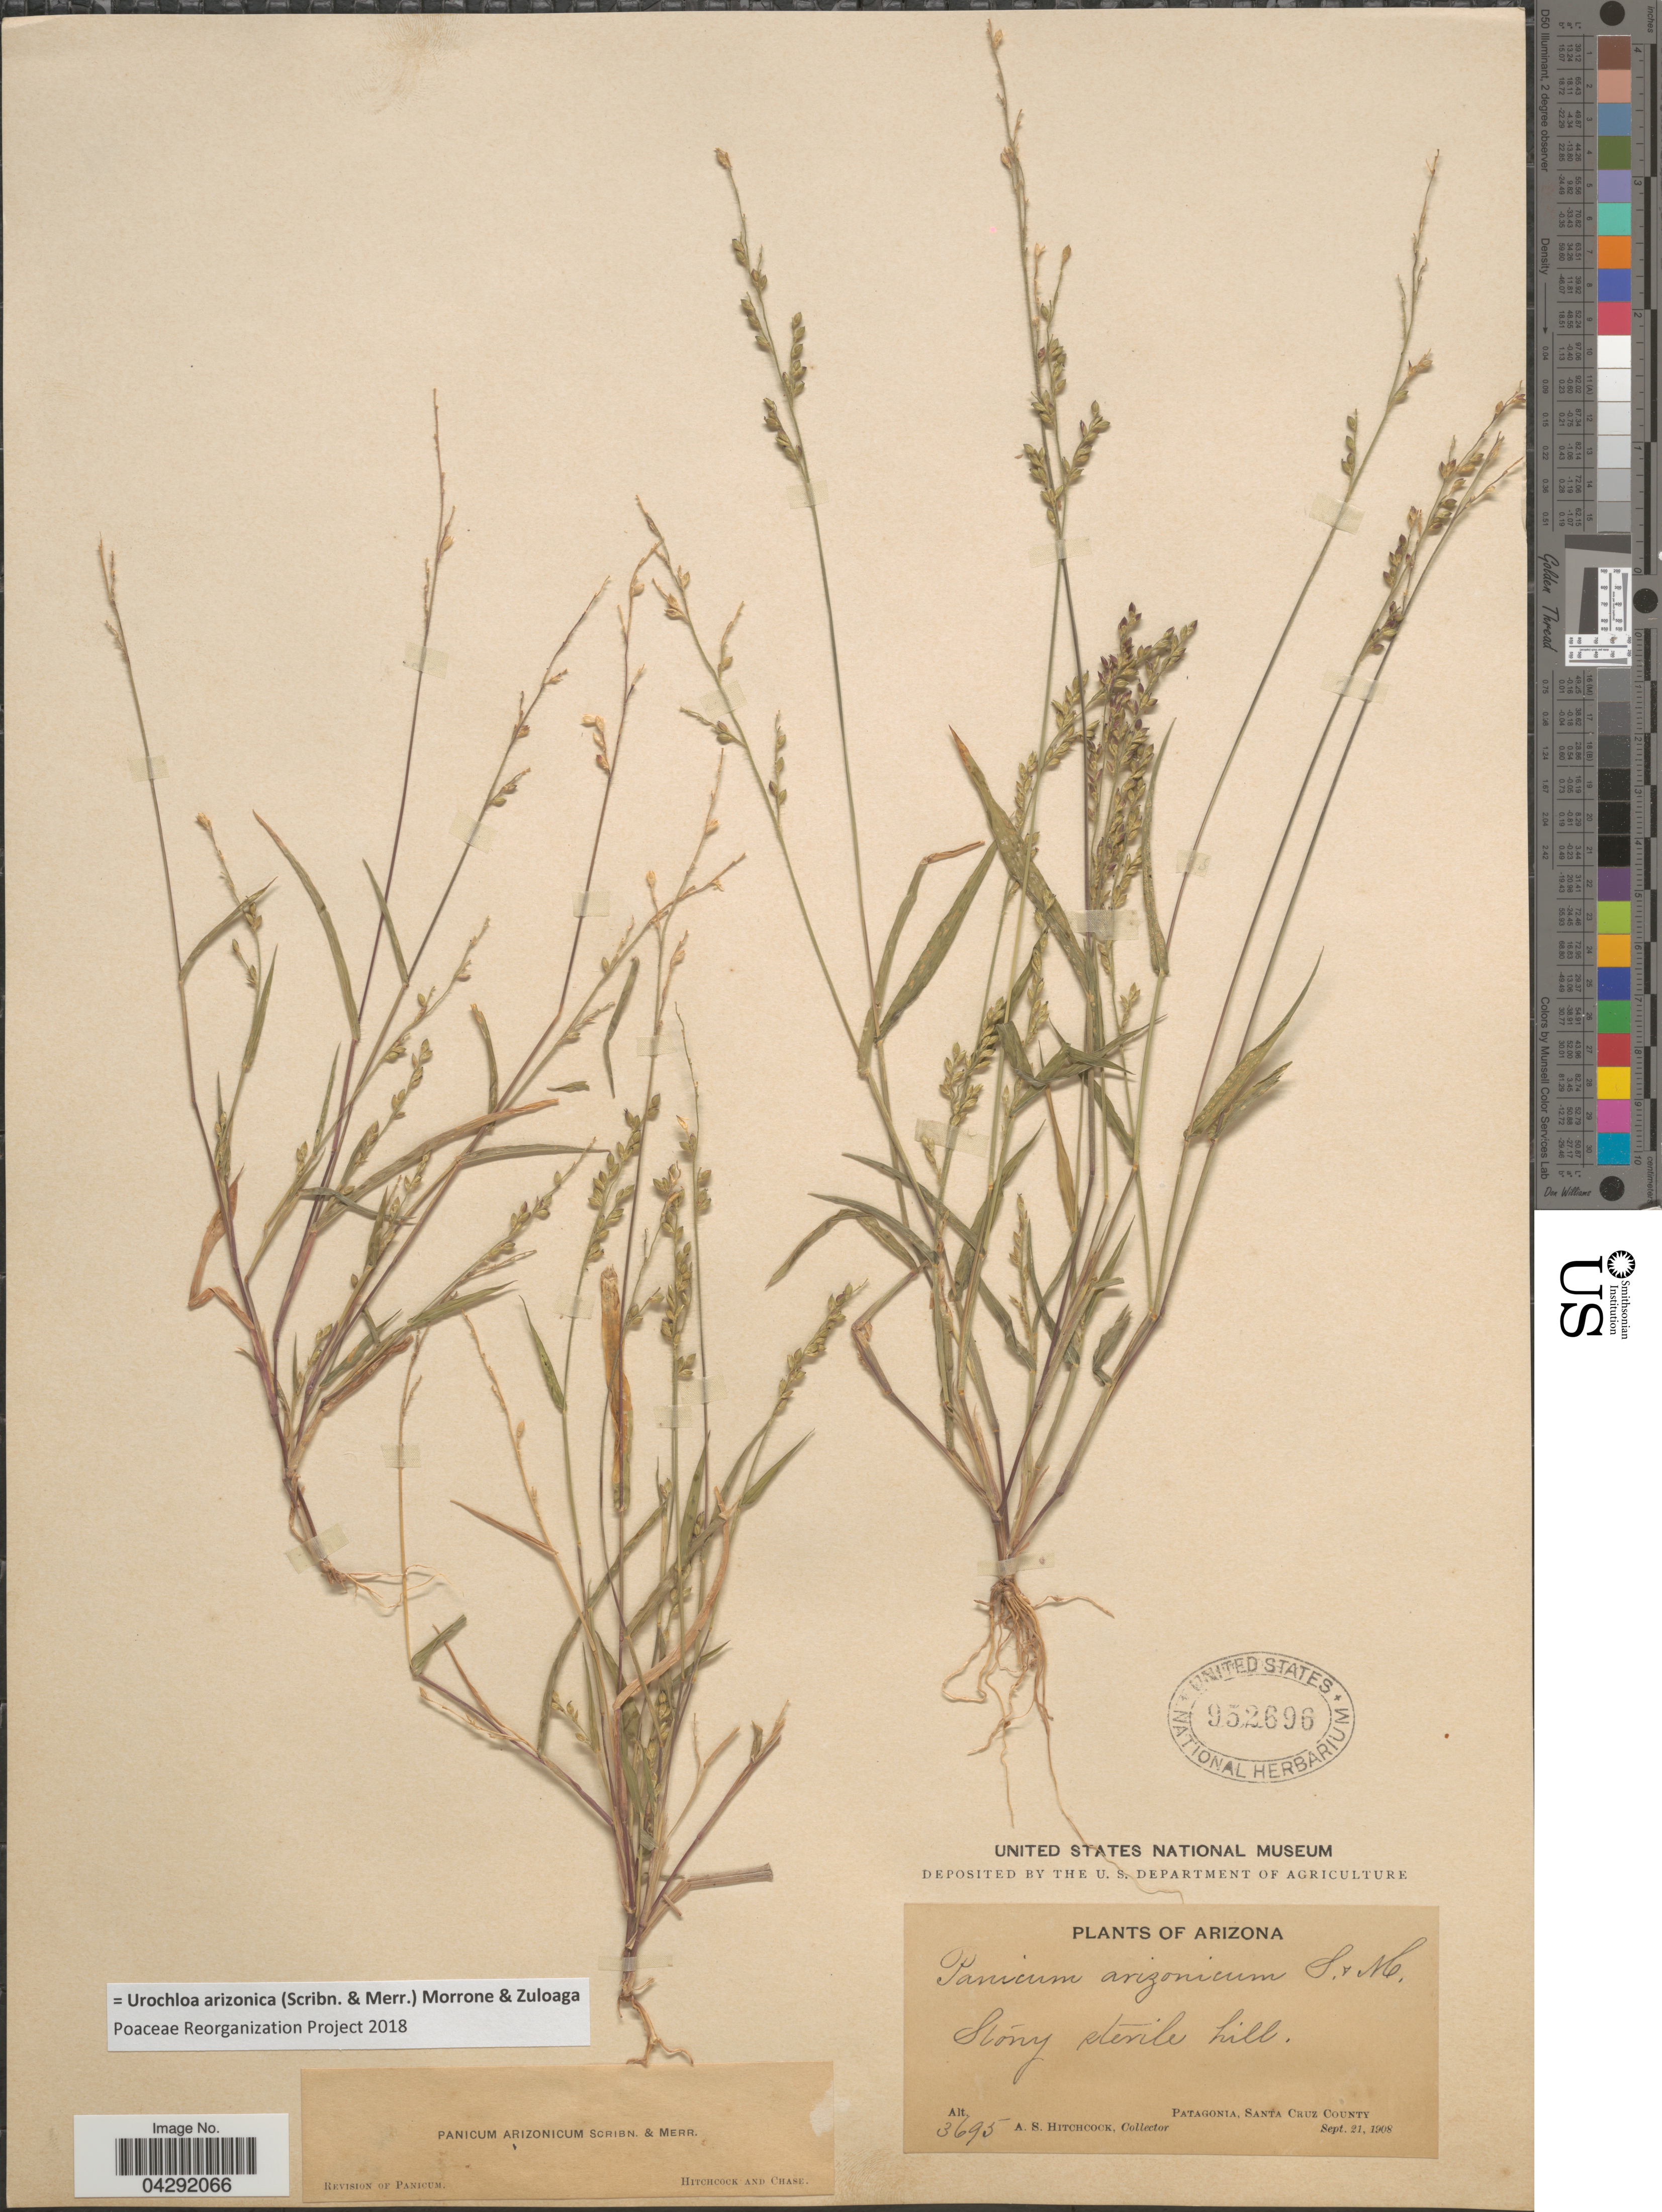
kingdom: Plantae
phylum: Tracheophyta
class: Liliopsida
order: Poales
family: Poaceae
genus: Urochloa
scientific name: Urochloa arizonica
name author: (Scribn. & Merr.) Morrone & Zuloaga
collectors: A. S. Hitchcock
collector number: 3695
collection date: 1908-09-21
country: United States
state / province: Arizona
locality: Stony sterile hill, Patagonia, Santa Cruz County.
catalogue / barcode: US 952696